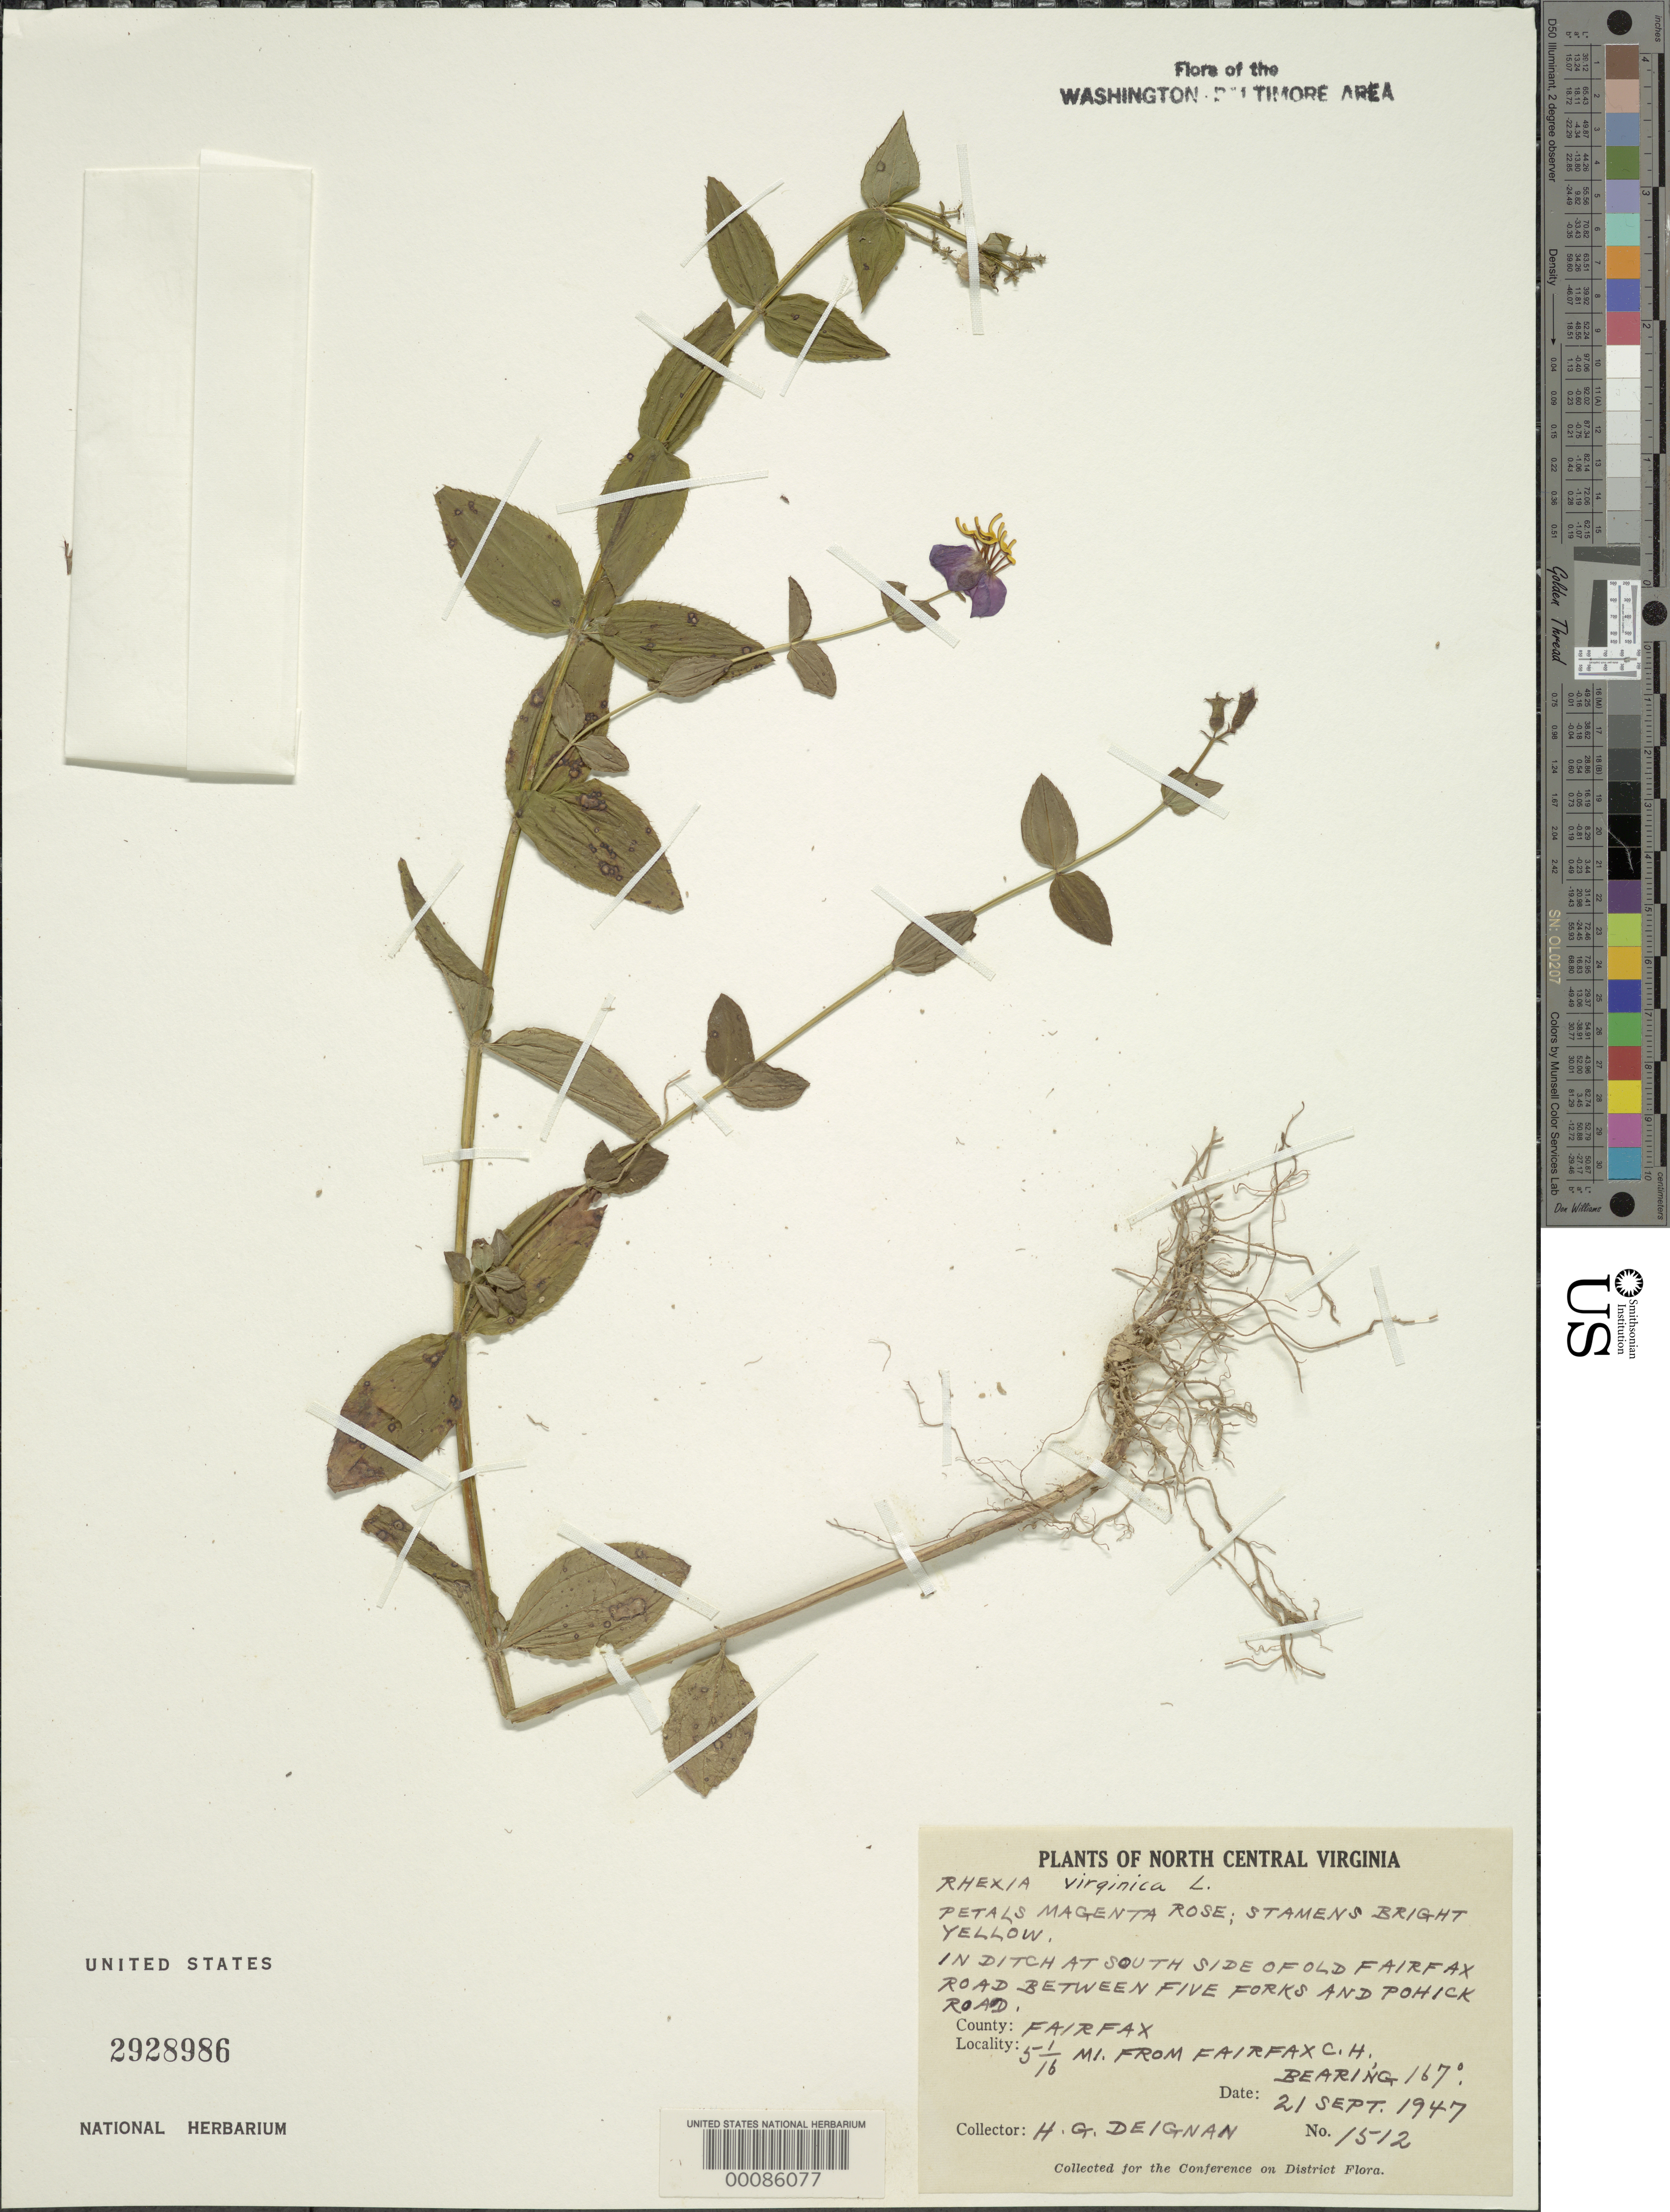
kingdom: Plantae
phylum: Tracheophyta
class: Magnoliopsida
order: Myrtales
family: Melastomataceae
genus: Rhexia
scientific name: Rhexia virginica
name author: L.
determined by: James, C. W.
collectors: H. Deignan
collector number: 1512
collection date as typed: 21 Sep 1947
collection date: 1947-09-21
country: United States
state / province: Virginia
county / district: Fairfax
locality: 1/16 mi. from Fairfax C.H. bearing 167 Degrees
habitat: In ditch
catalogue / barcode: US 2928986